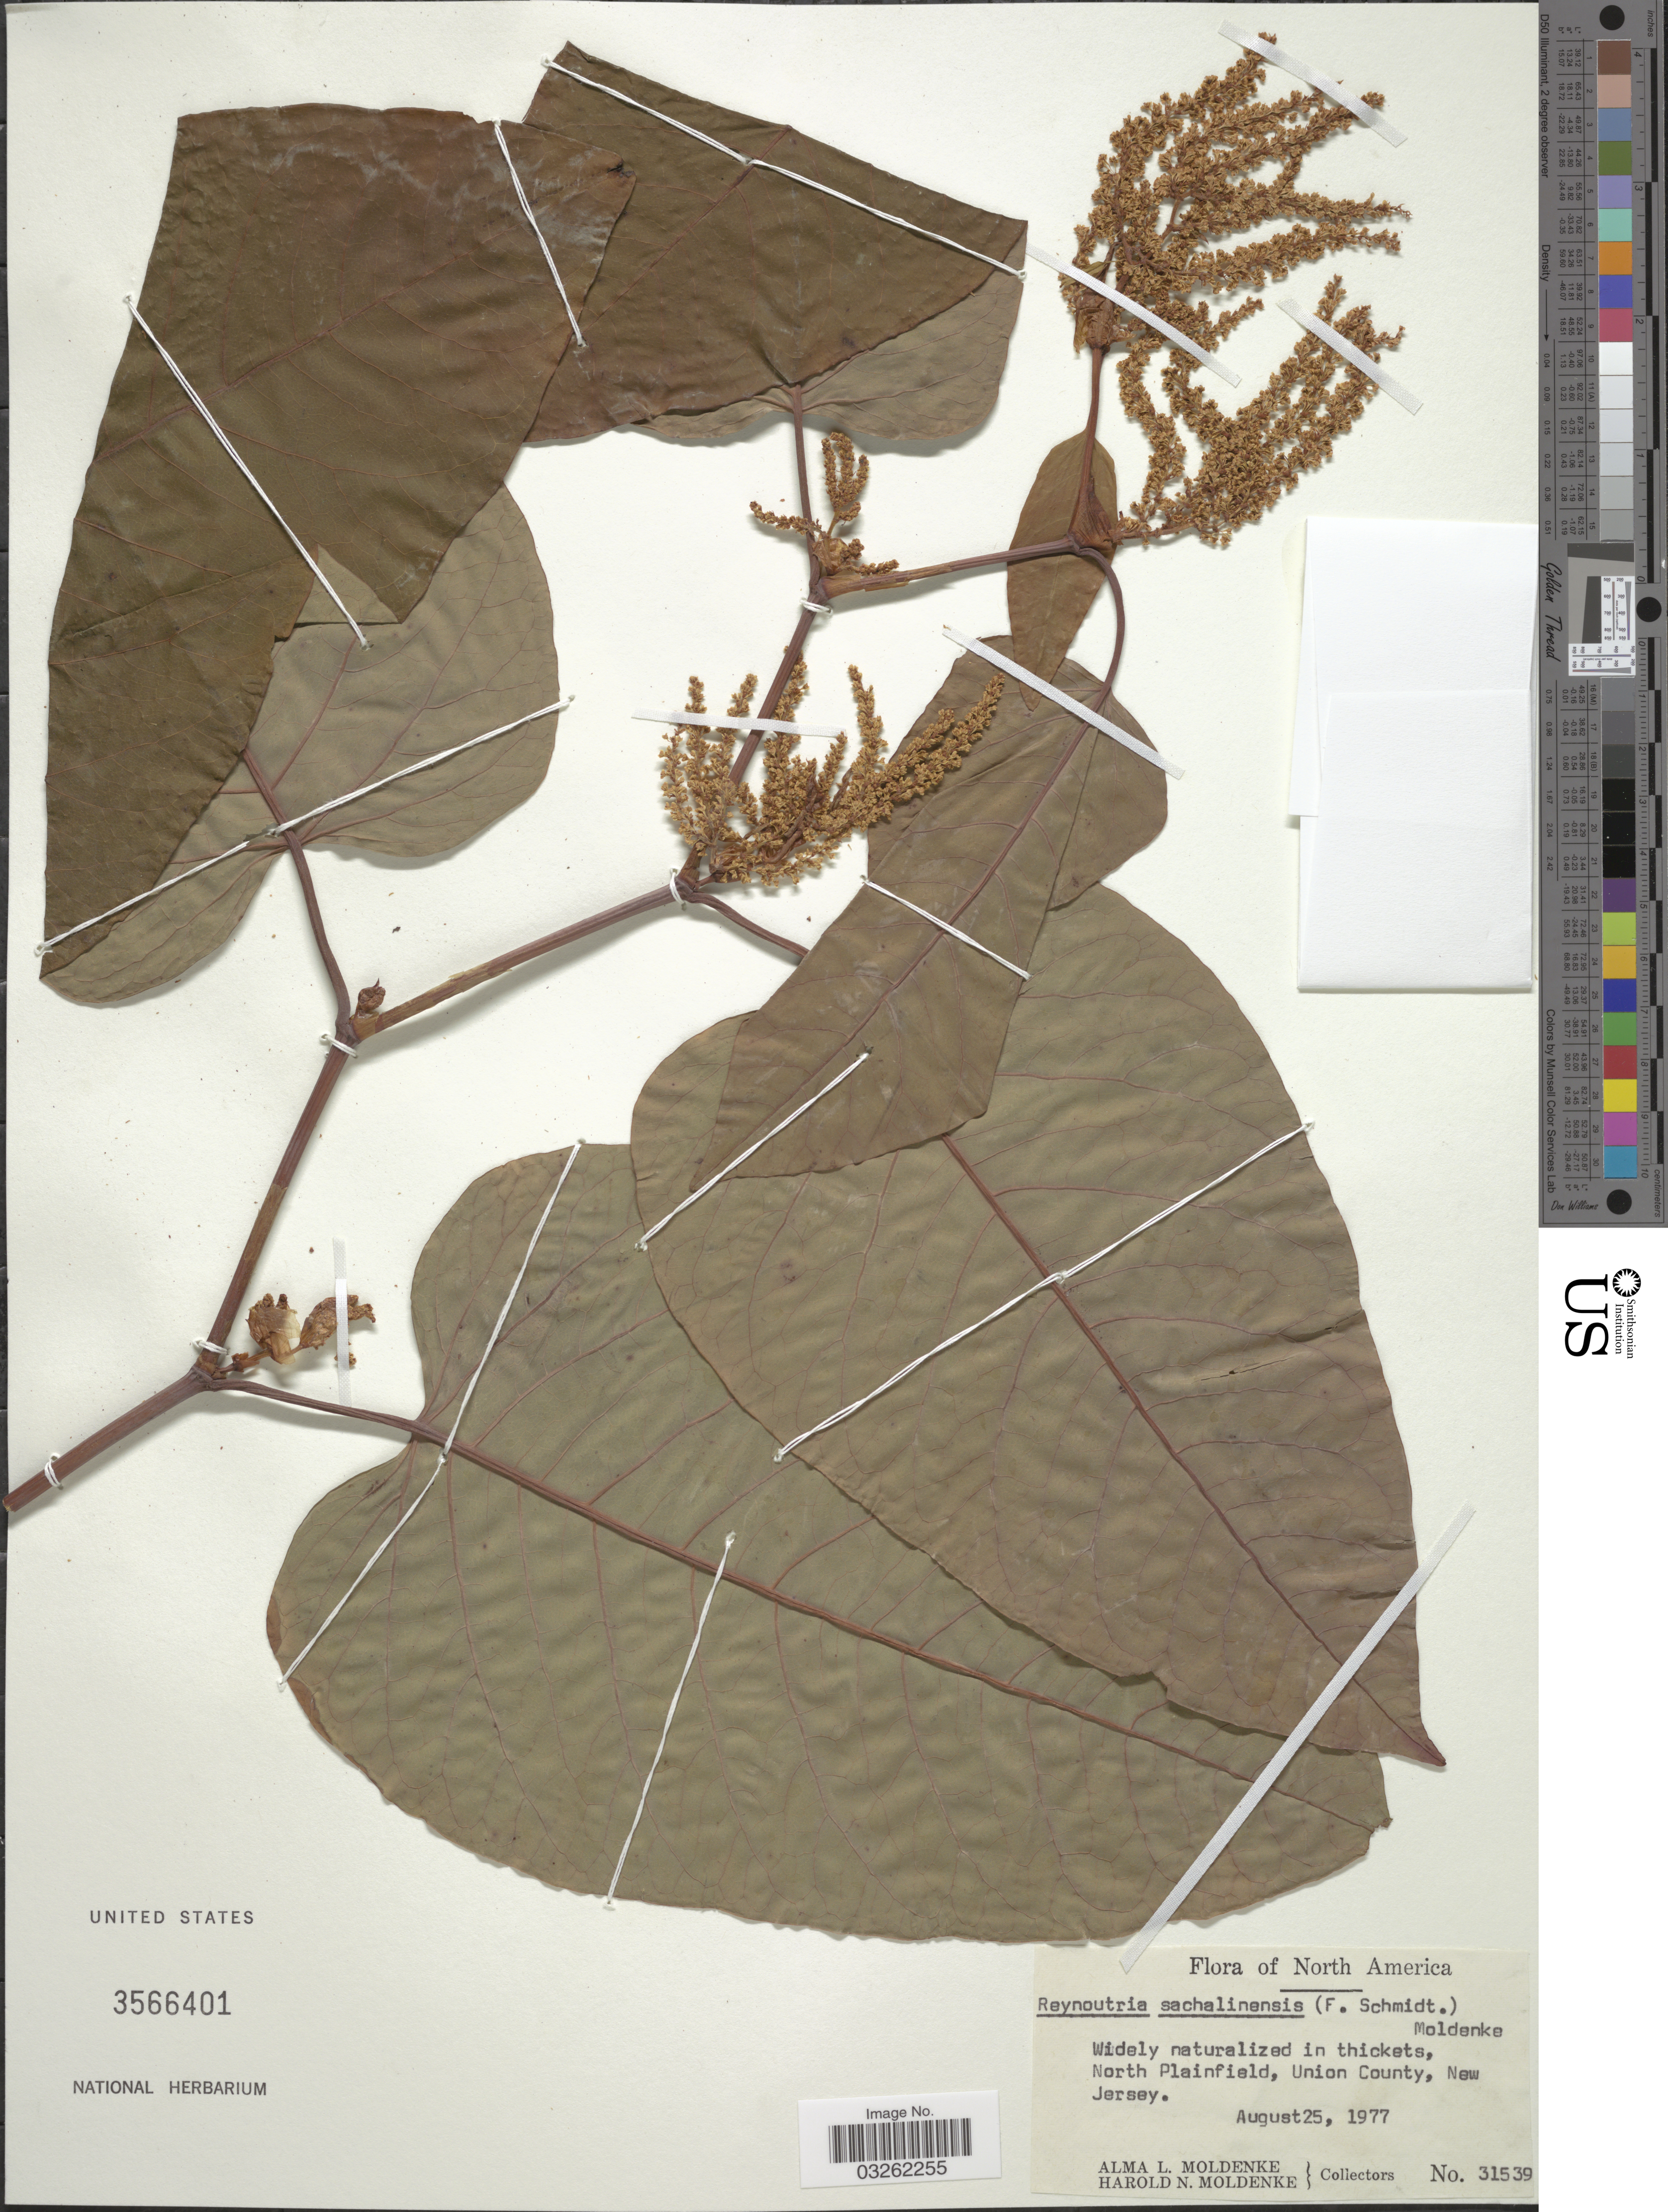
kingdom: Plantae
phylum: Tracheophyta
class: Magnoliopsida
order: Caryophyllales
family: Polygonaceae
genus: Reynoutria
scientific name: Reynoutria sachalinensis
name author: (F. Schmidt) Nakai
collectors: A. L. Moldenke & H. N. Moldenke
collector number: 31539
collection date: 1977-08-25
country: United States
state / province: New Jersey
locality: North Plainfield, Union County.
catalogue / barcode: US 3566401